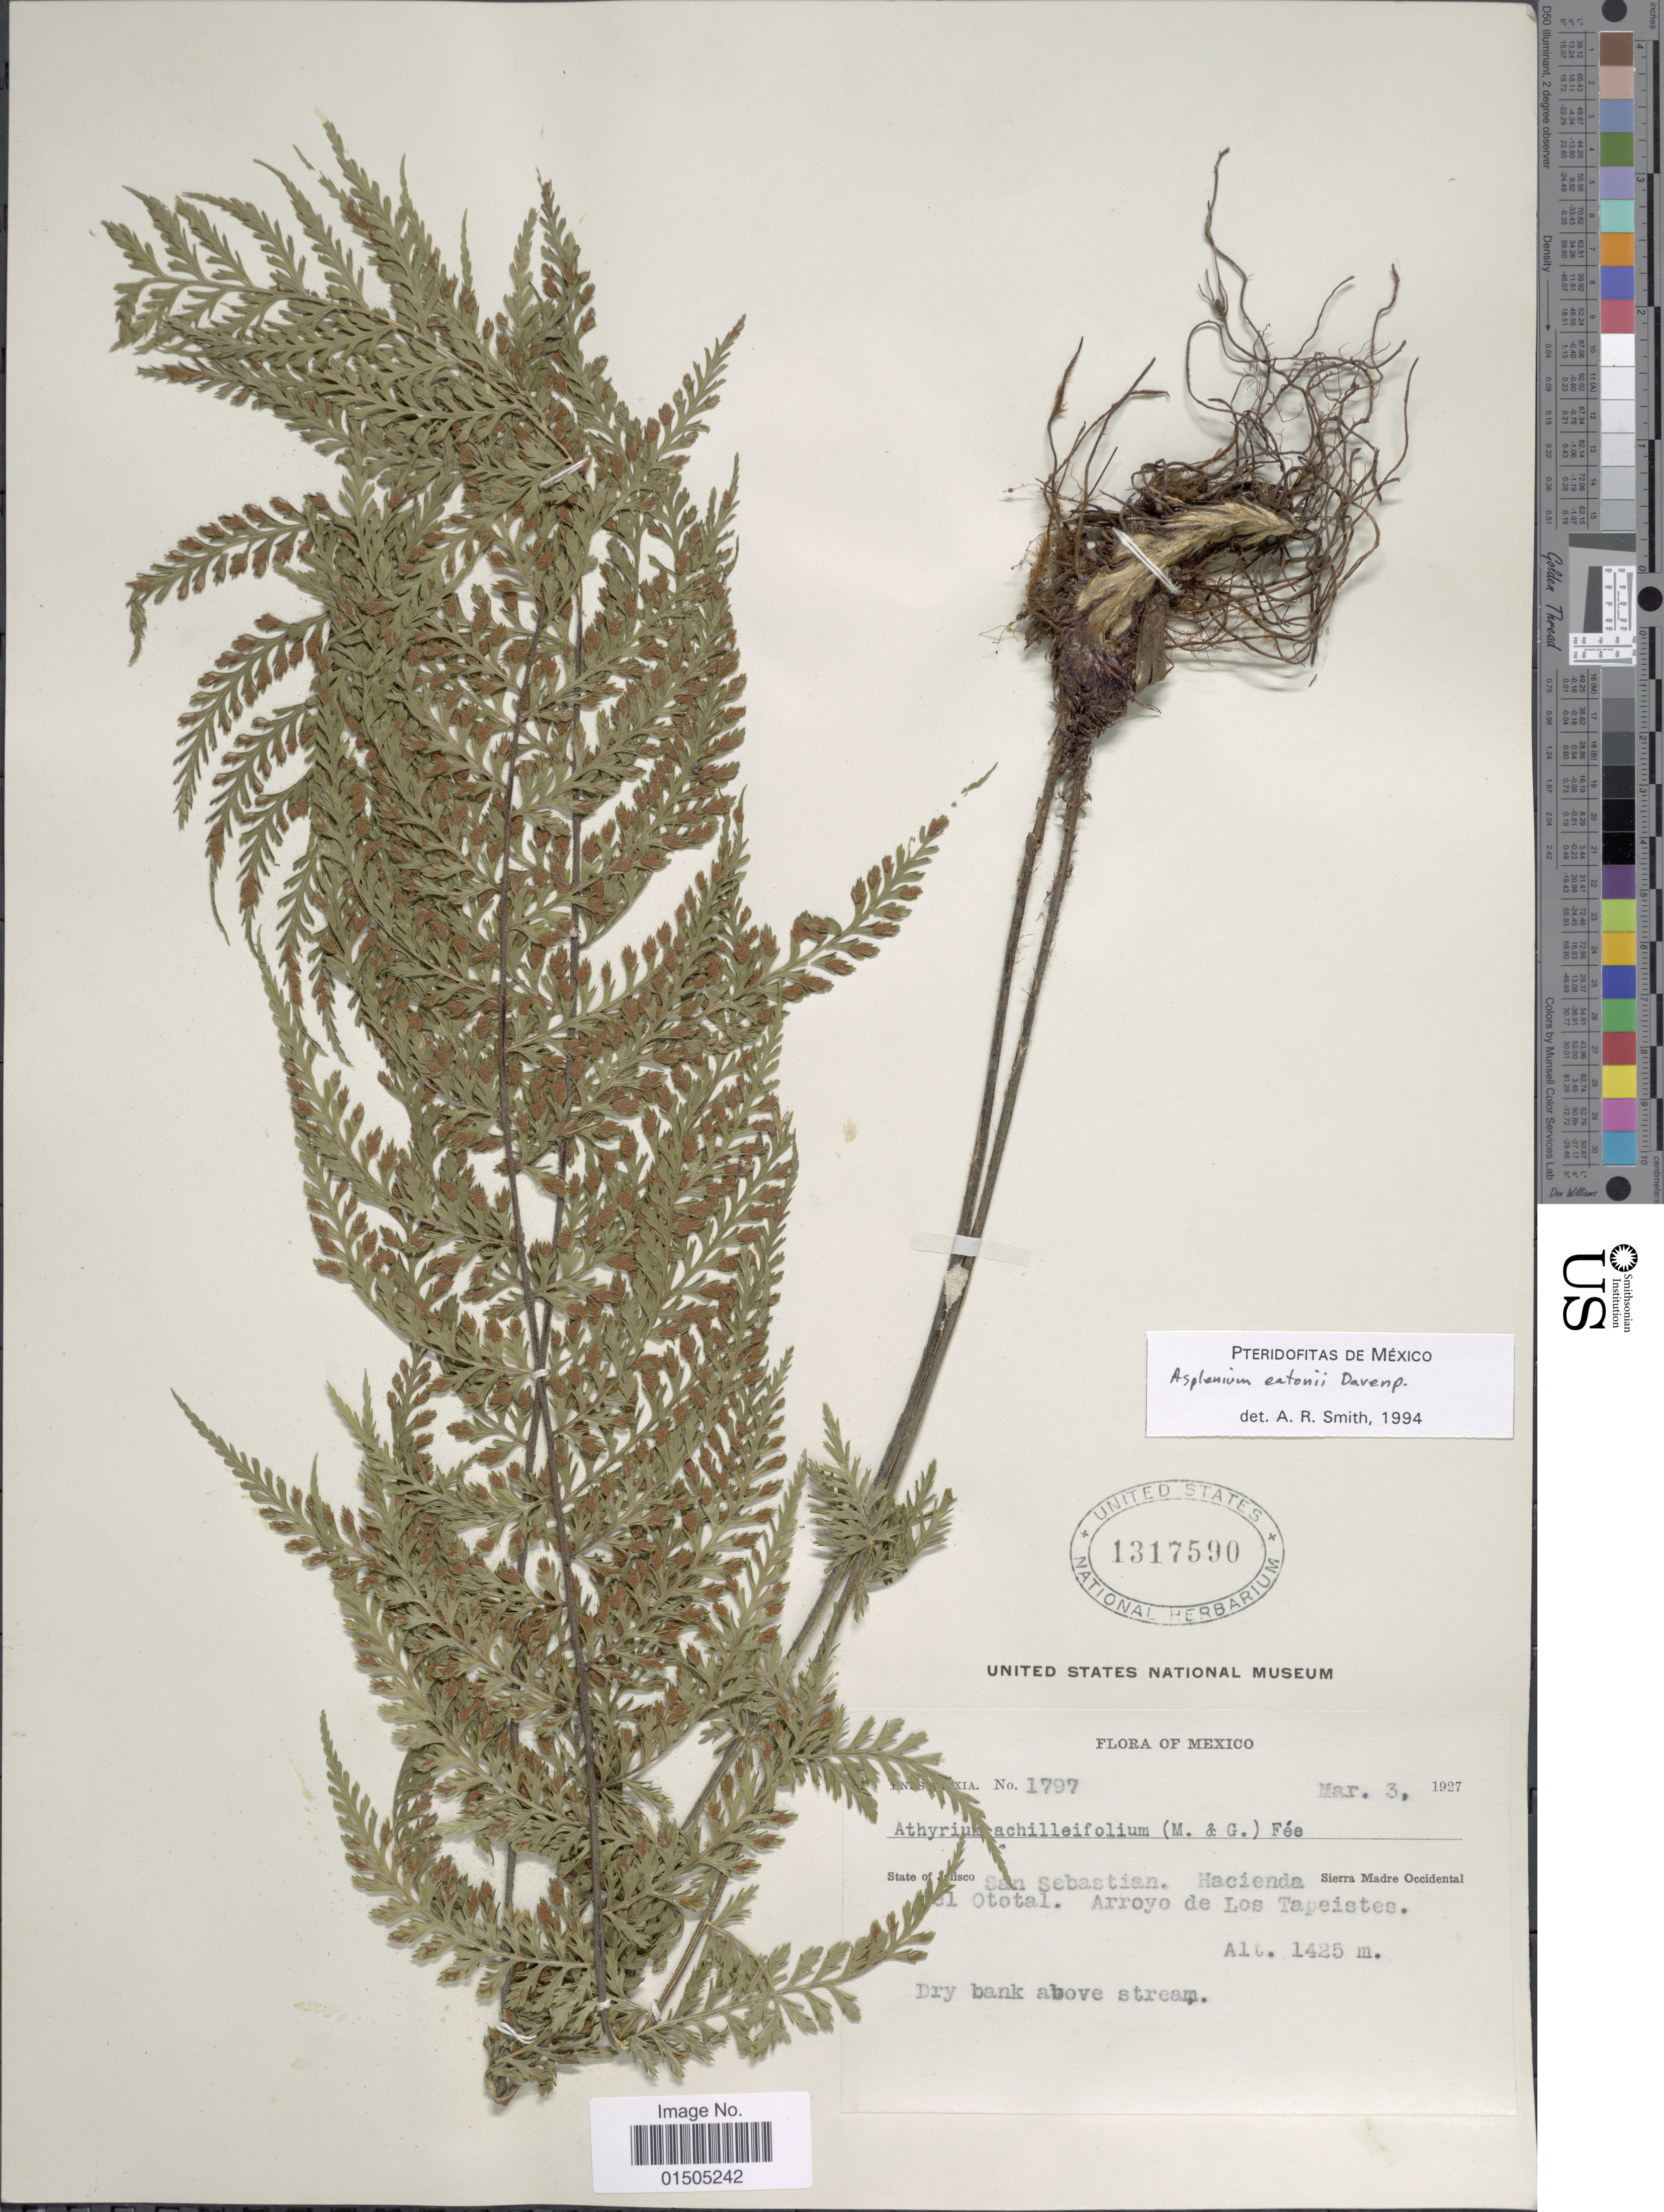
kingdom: Plantae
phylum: Tracheophyta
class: Polypodiopsida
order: Polypodiales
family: Aspleniaceae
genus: Asplenium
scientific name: Asplenium achilleifolium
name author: (M. Martens & Galeotti) Liebm.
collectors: Y. Mexia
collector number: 1797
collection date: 1927-03-03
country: Mexico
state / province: Jalisco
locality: San Sebastian. Hacienda Sierra Madre Occidental del Ototal. Arroyo de Los Tapeistes. [interpreted]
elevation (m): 1425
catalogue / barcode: US 1317590